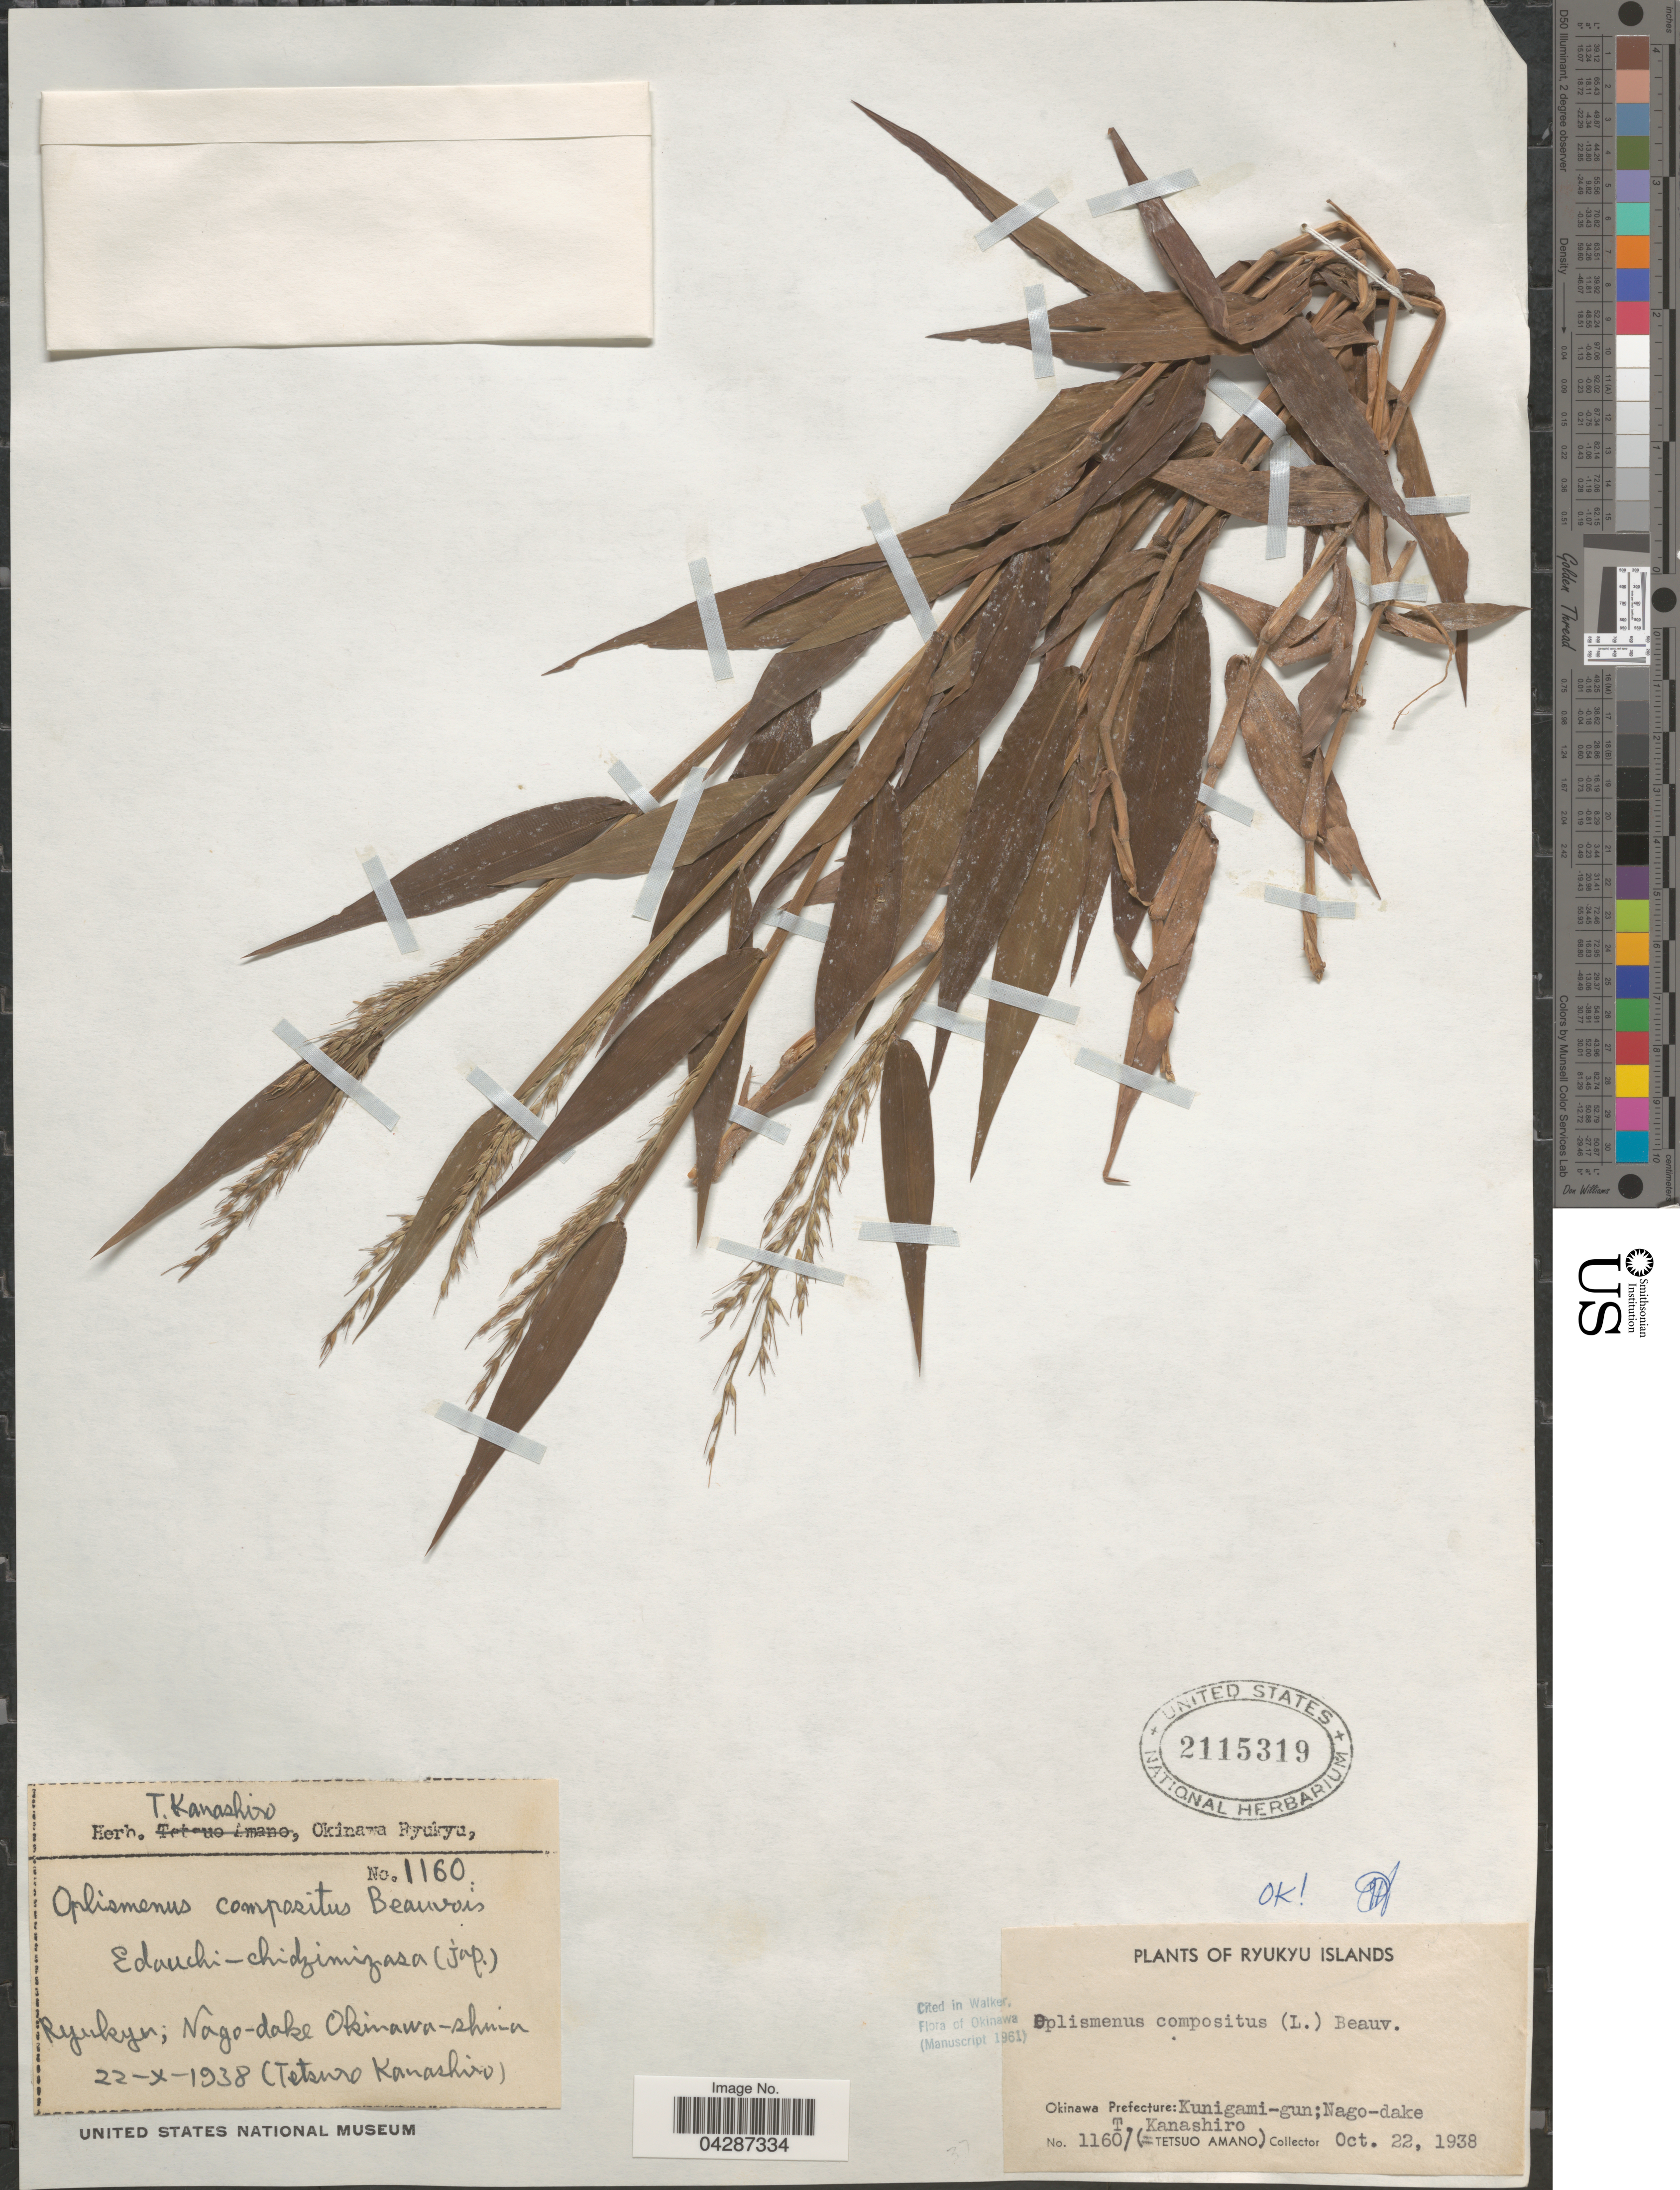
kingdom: Plantae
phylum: Tracheophyta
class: Liliopsida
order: Poales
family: Poaceae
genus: Oplismenus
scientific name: Oplismenus compositus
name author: (L.) P. Beauv.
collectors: T. Kanashiro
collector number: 1160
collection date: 1938-10-22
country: Japan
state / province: Okinawa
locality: Ryukyu Islands. Okinawa Prefecture: Kunigami-gun; Nago-dake.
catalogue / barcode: US 2115319